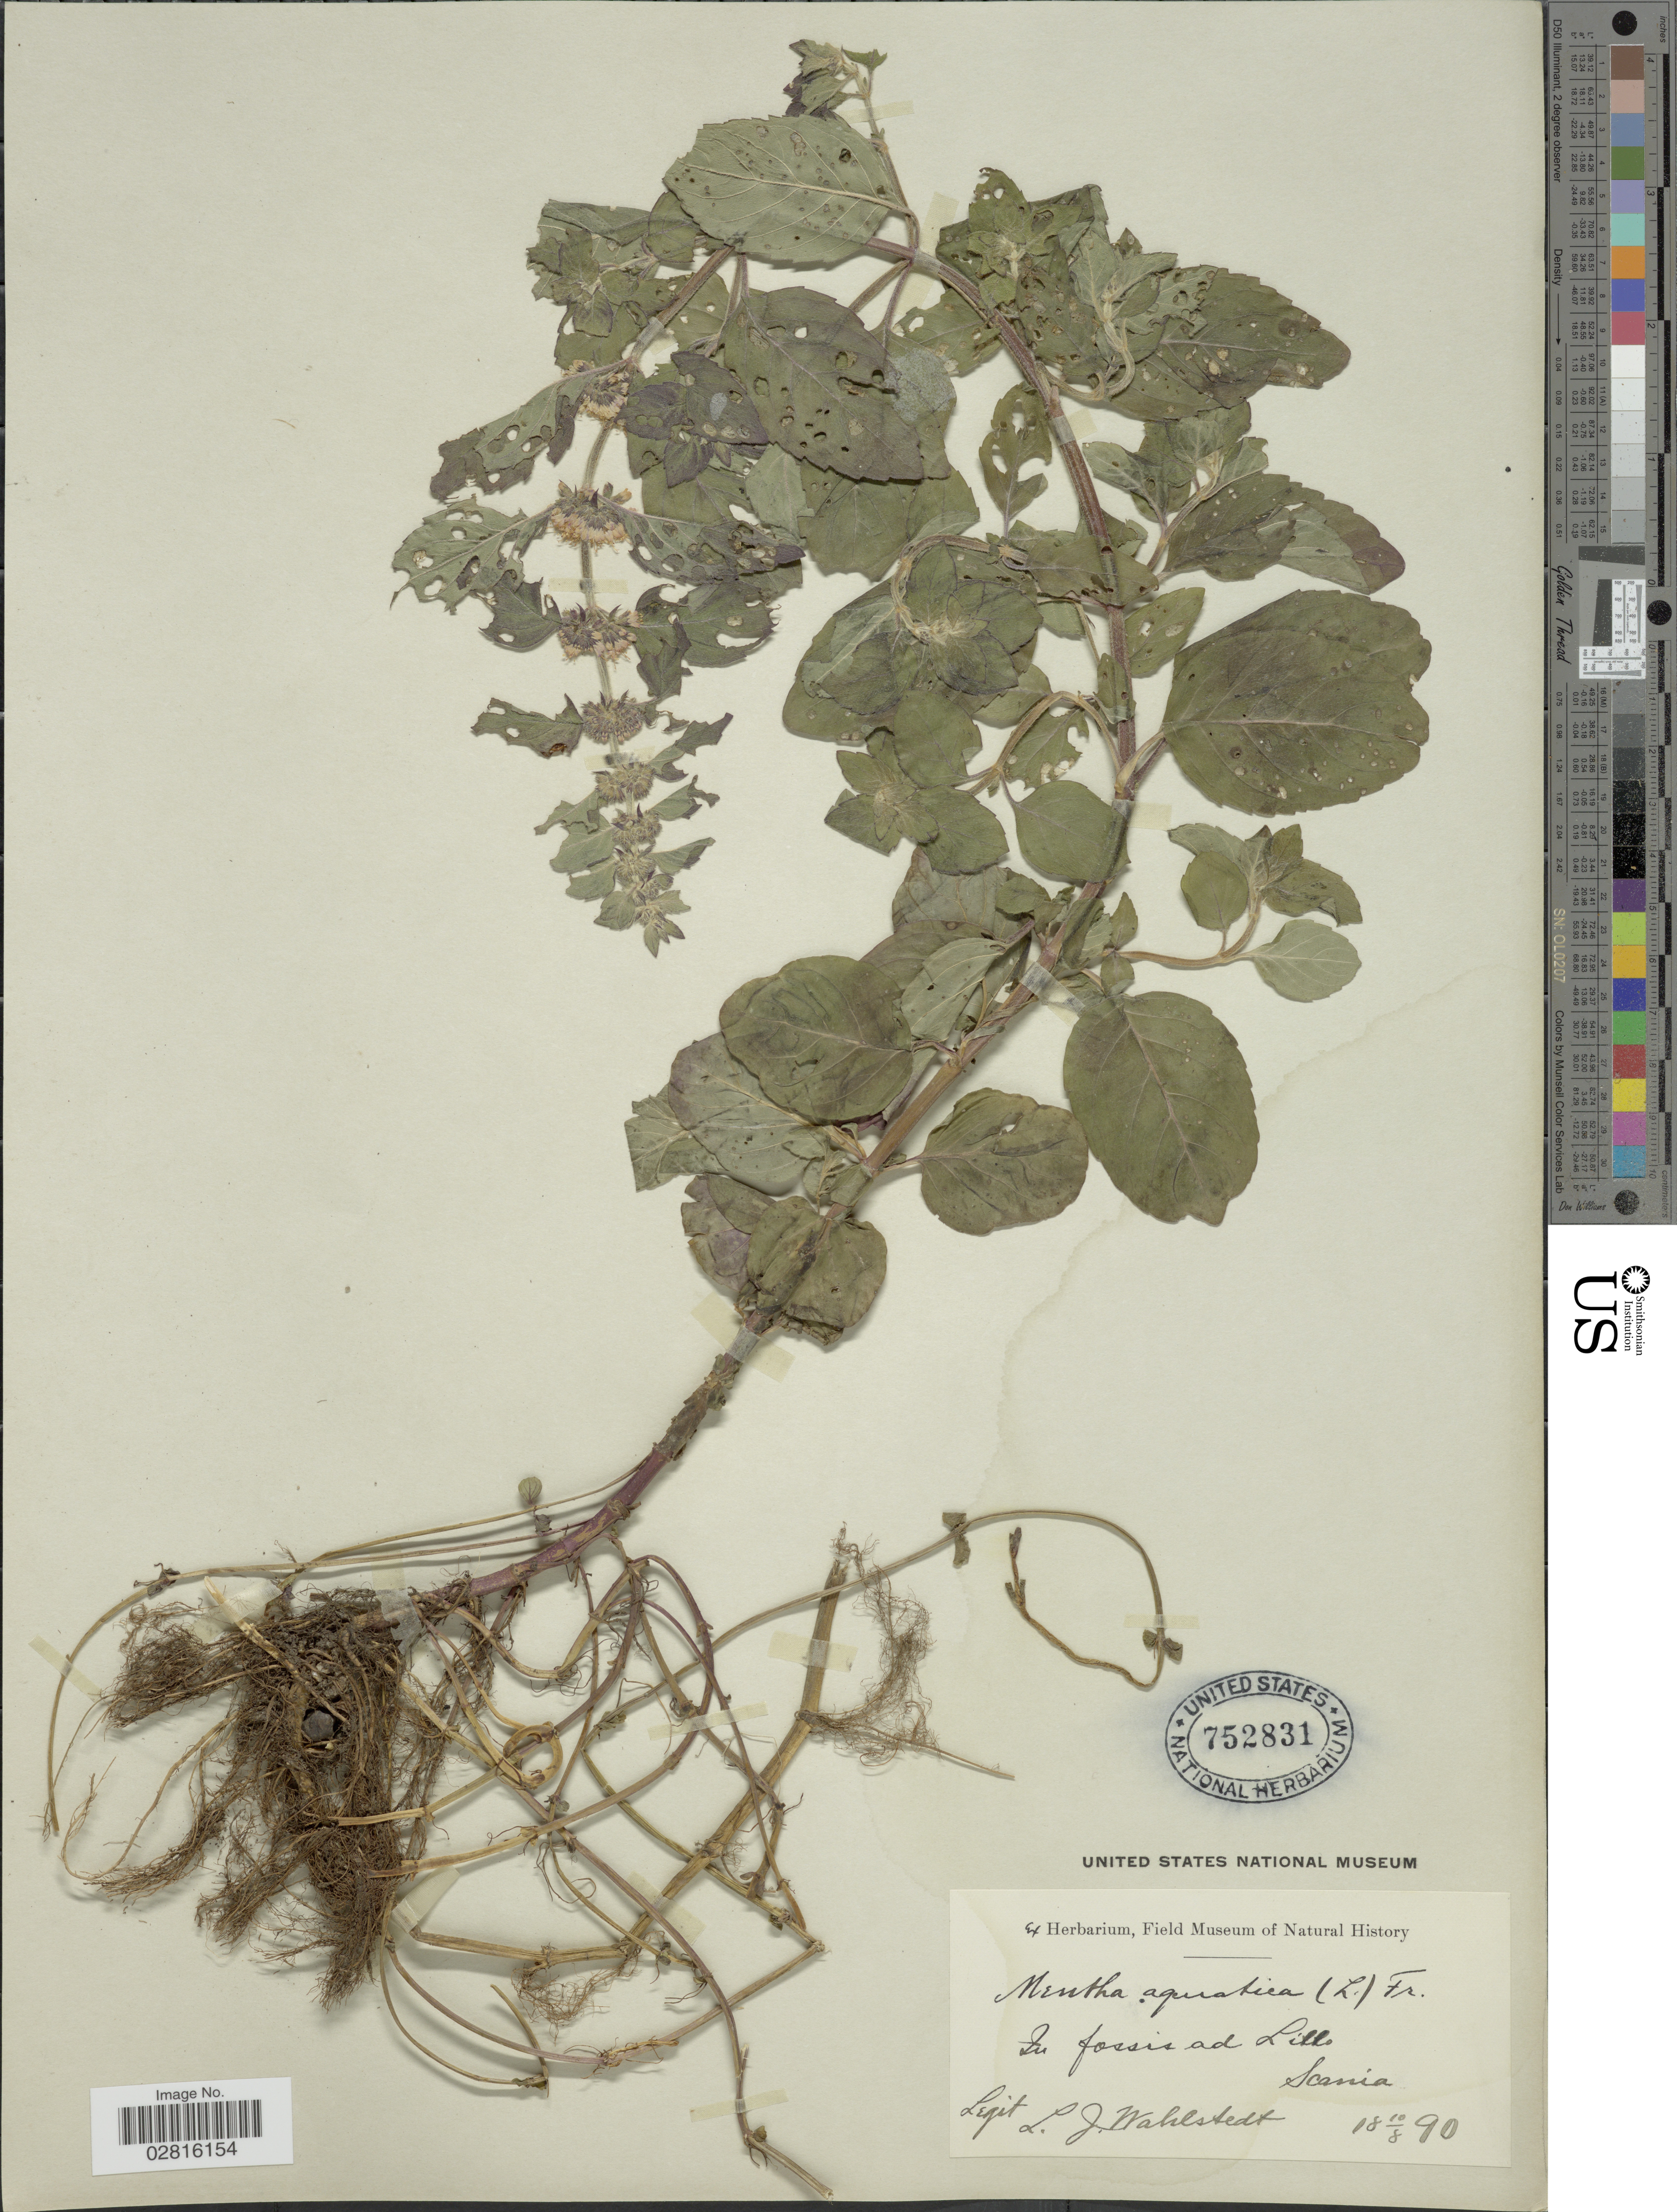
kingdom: Plantae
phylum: Tracheophyta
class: Magnoliopsida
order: Lamiales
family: Lamiaceae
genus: Mentha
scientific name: Mentha aquatica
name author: L.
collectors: L. J. Wahlstedt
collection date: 1890-08-10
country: Sweden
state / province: Skåne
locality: In fossis ad Lillo, Scania.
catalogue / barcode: US 752831